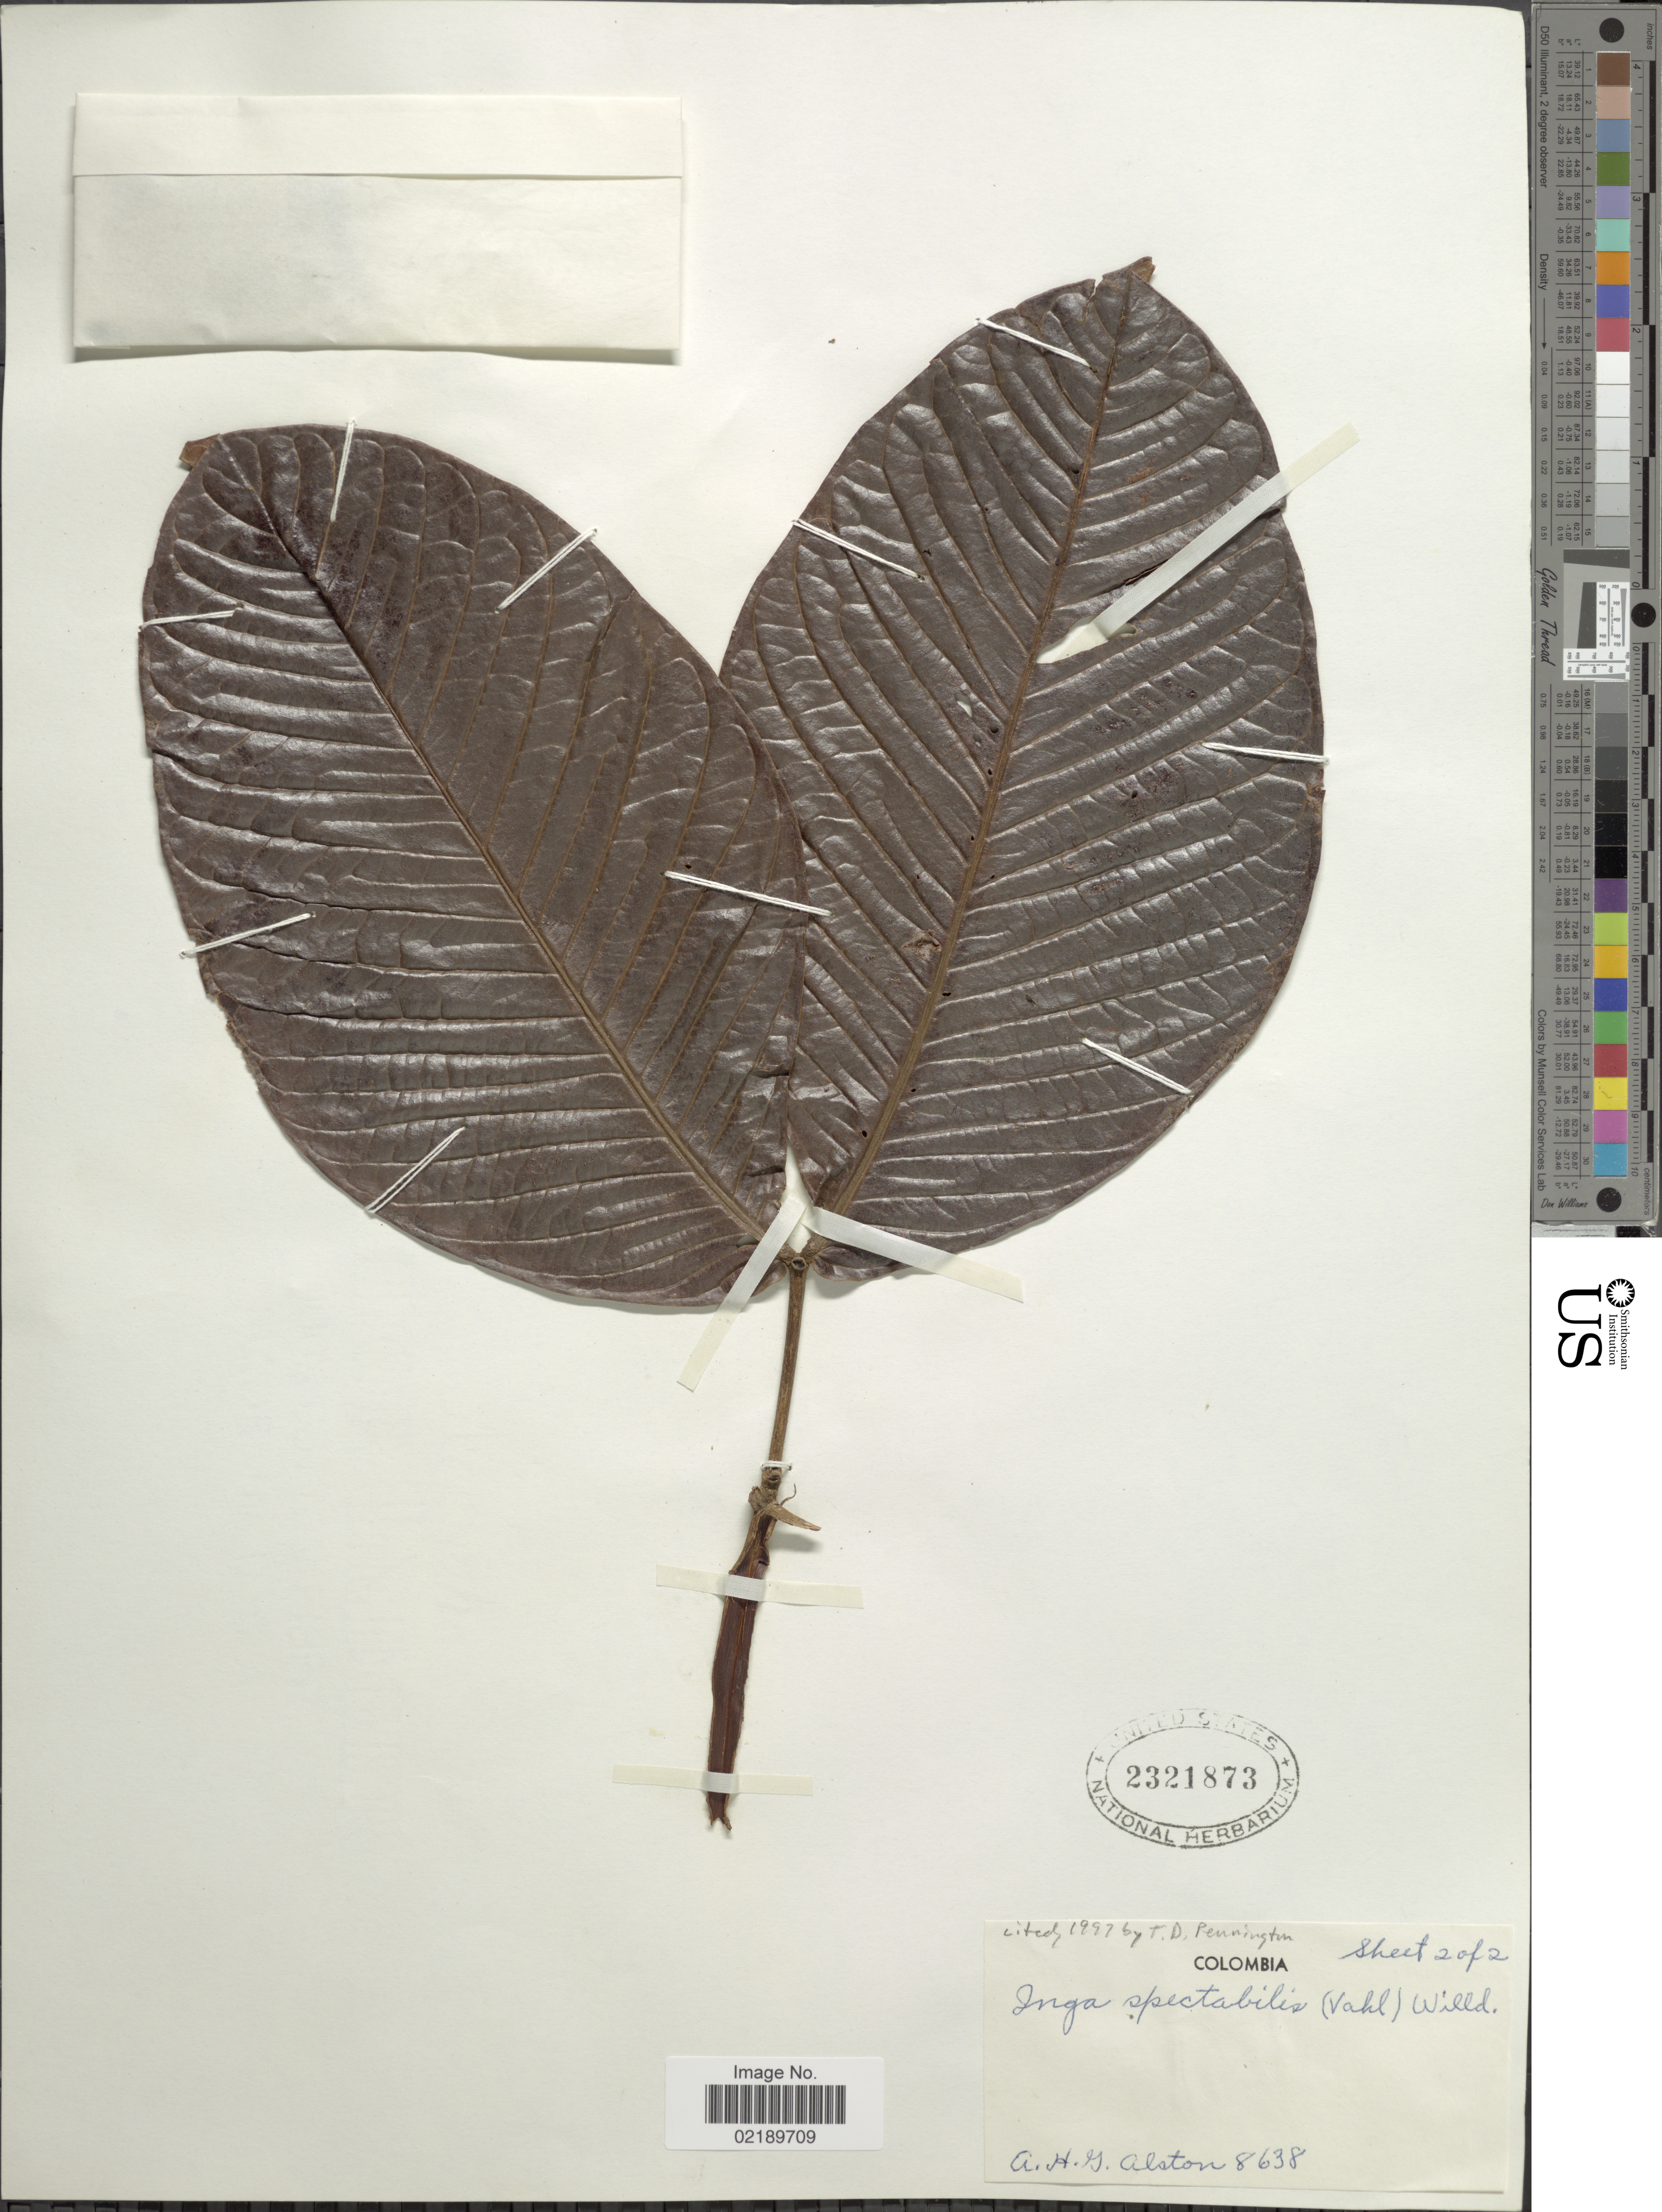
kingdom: Plantae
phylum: Tracheophyta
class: Magnoliopsida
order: Fabales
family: Fabaceae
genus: Inga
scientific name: Inga spectabilis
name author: (Vahl) Willd.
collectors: A. H. Alston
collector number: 8638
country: Colombia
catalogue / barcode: US 2321873